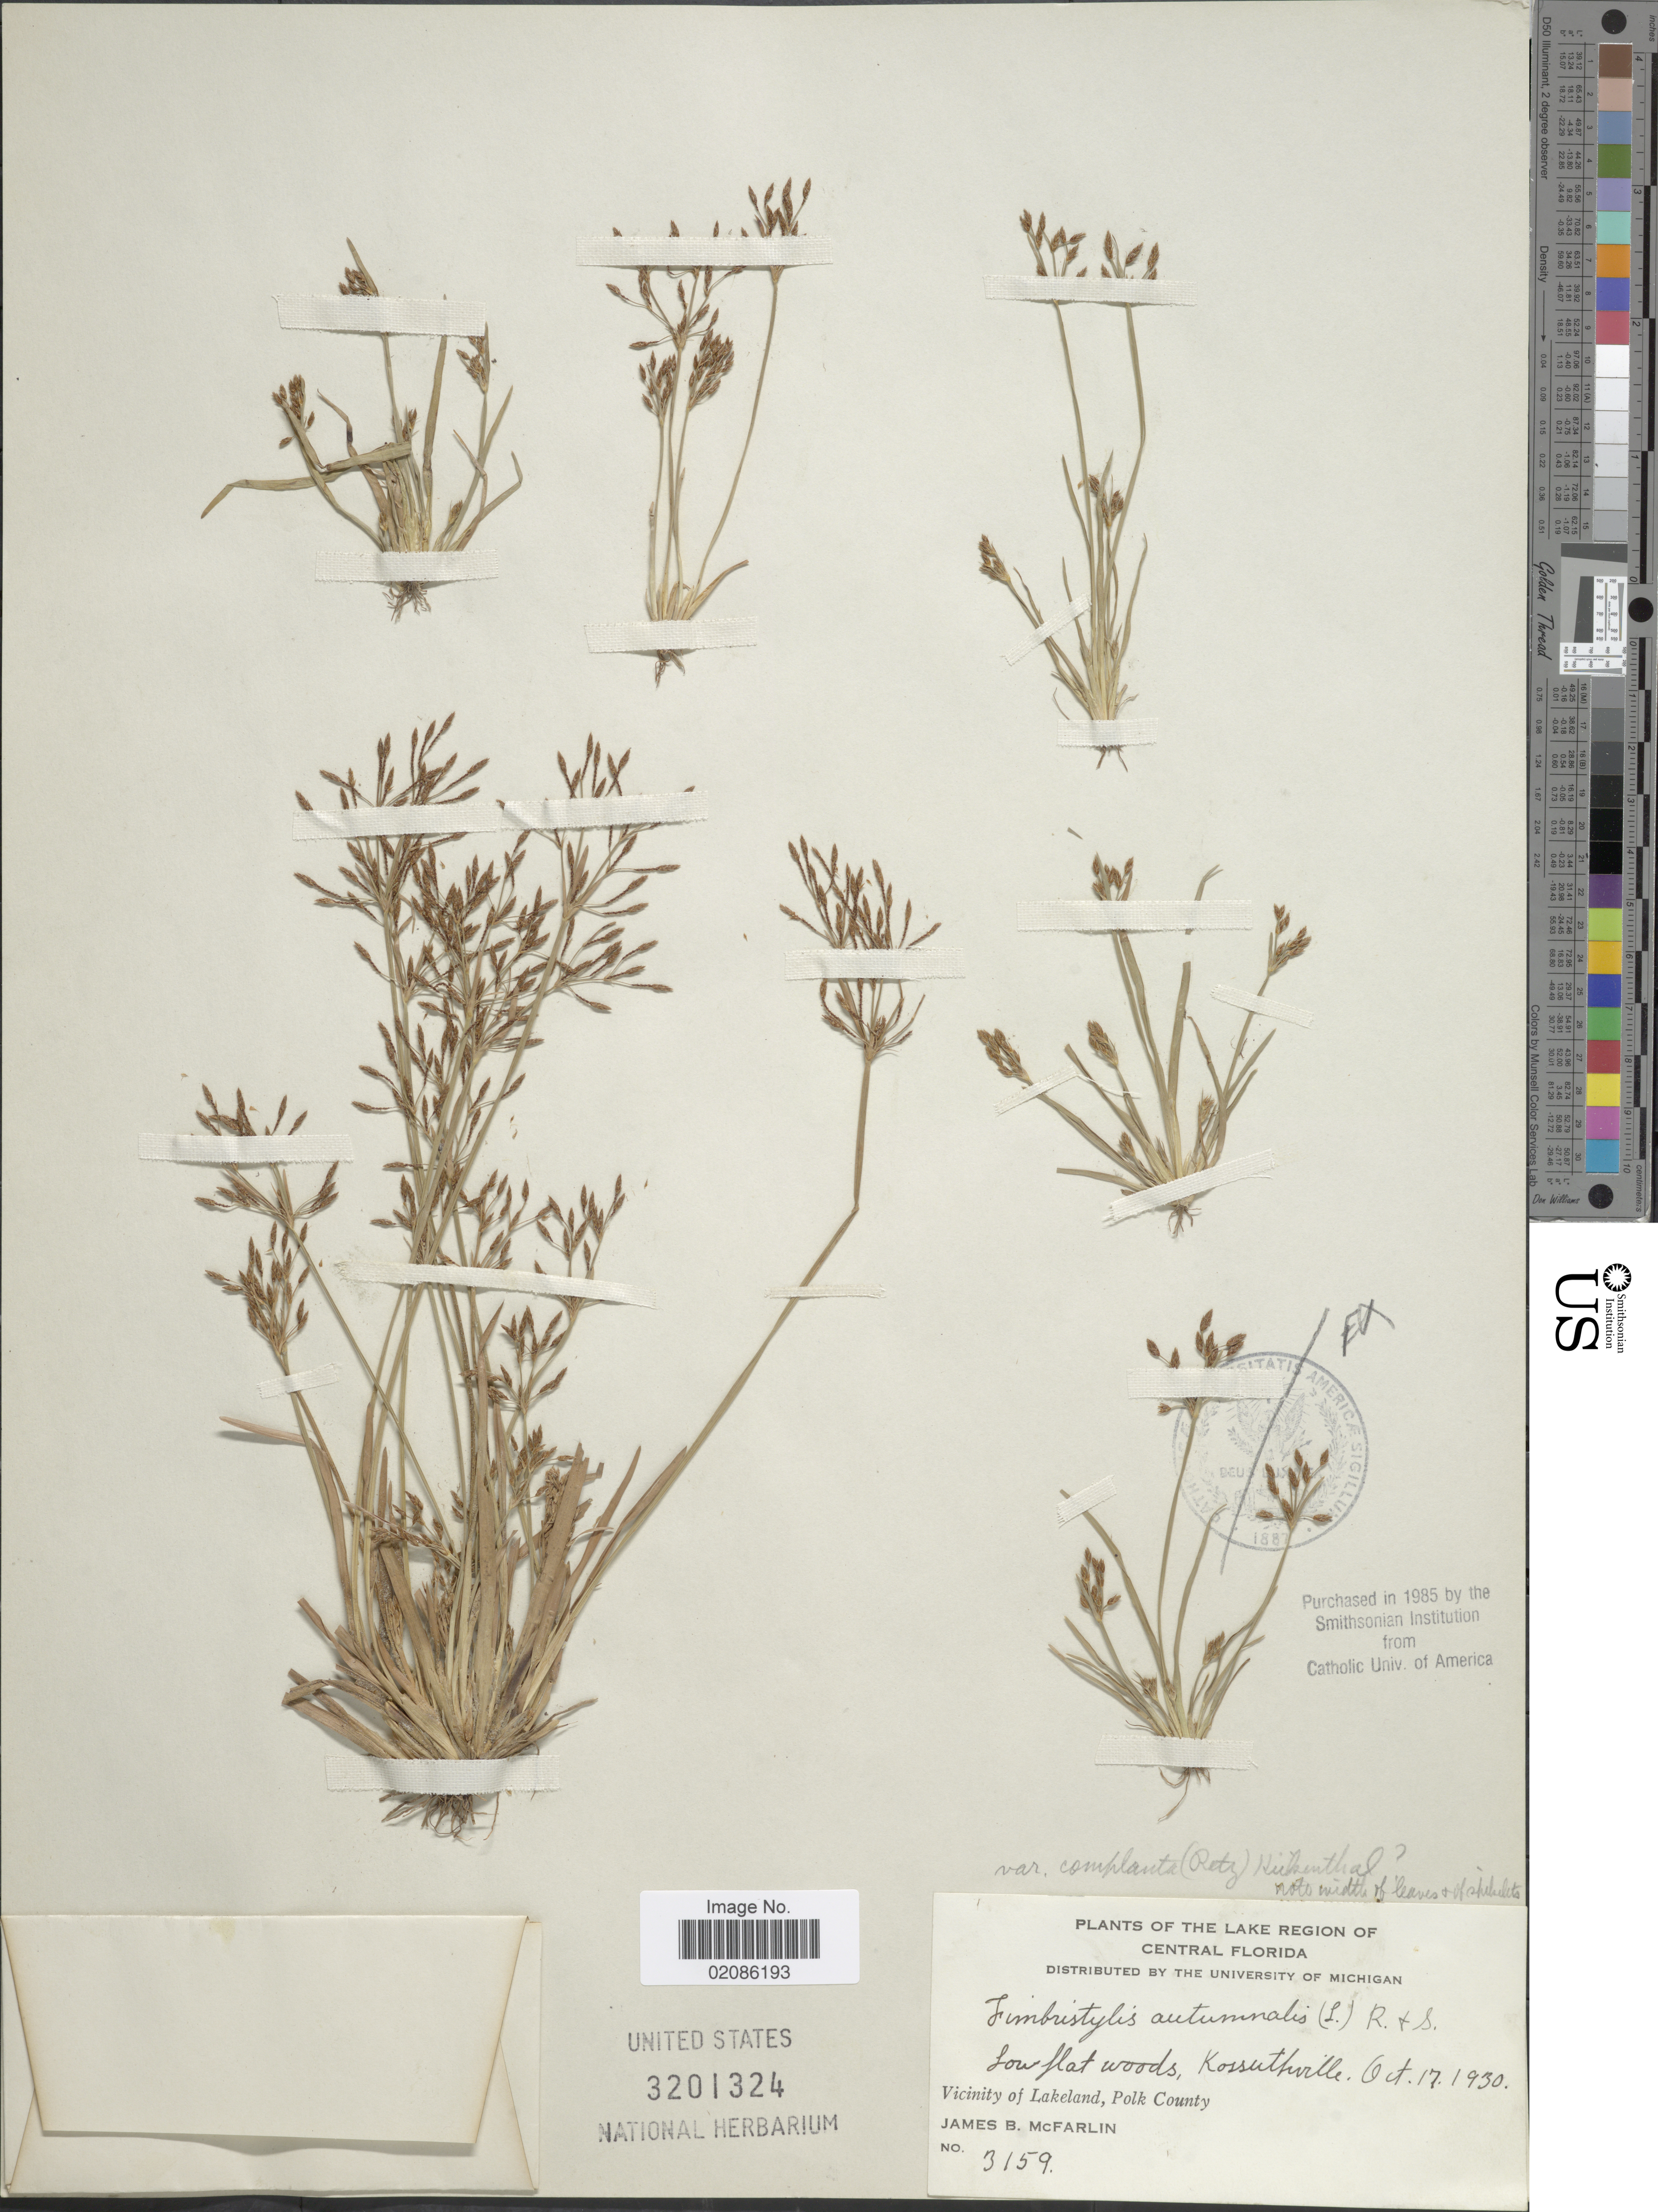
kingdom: Plantae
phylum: Tracheophyta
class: Liliopsida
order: Poales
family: Cyperaceae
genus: Fimbristylis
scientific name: Fimbristylis autumnalis (L.) Roem. & Schult.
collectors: J. McFarlin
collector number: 3159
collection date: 1930-10-17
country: United States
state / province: Florida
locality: The Lake Region of Central Florida, Low flat woods, Kossuthville, Vicinity of Lakeland, Polk County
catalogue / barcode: US 3201324